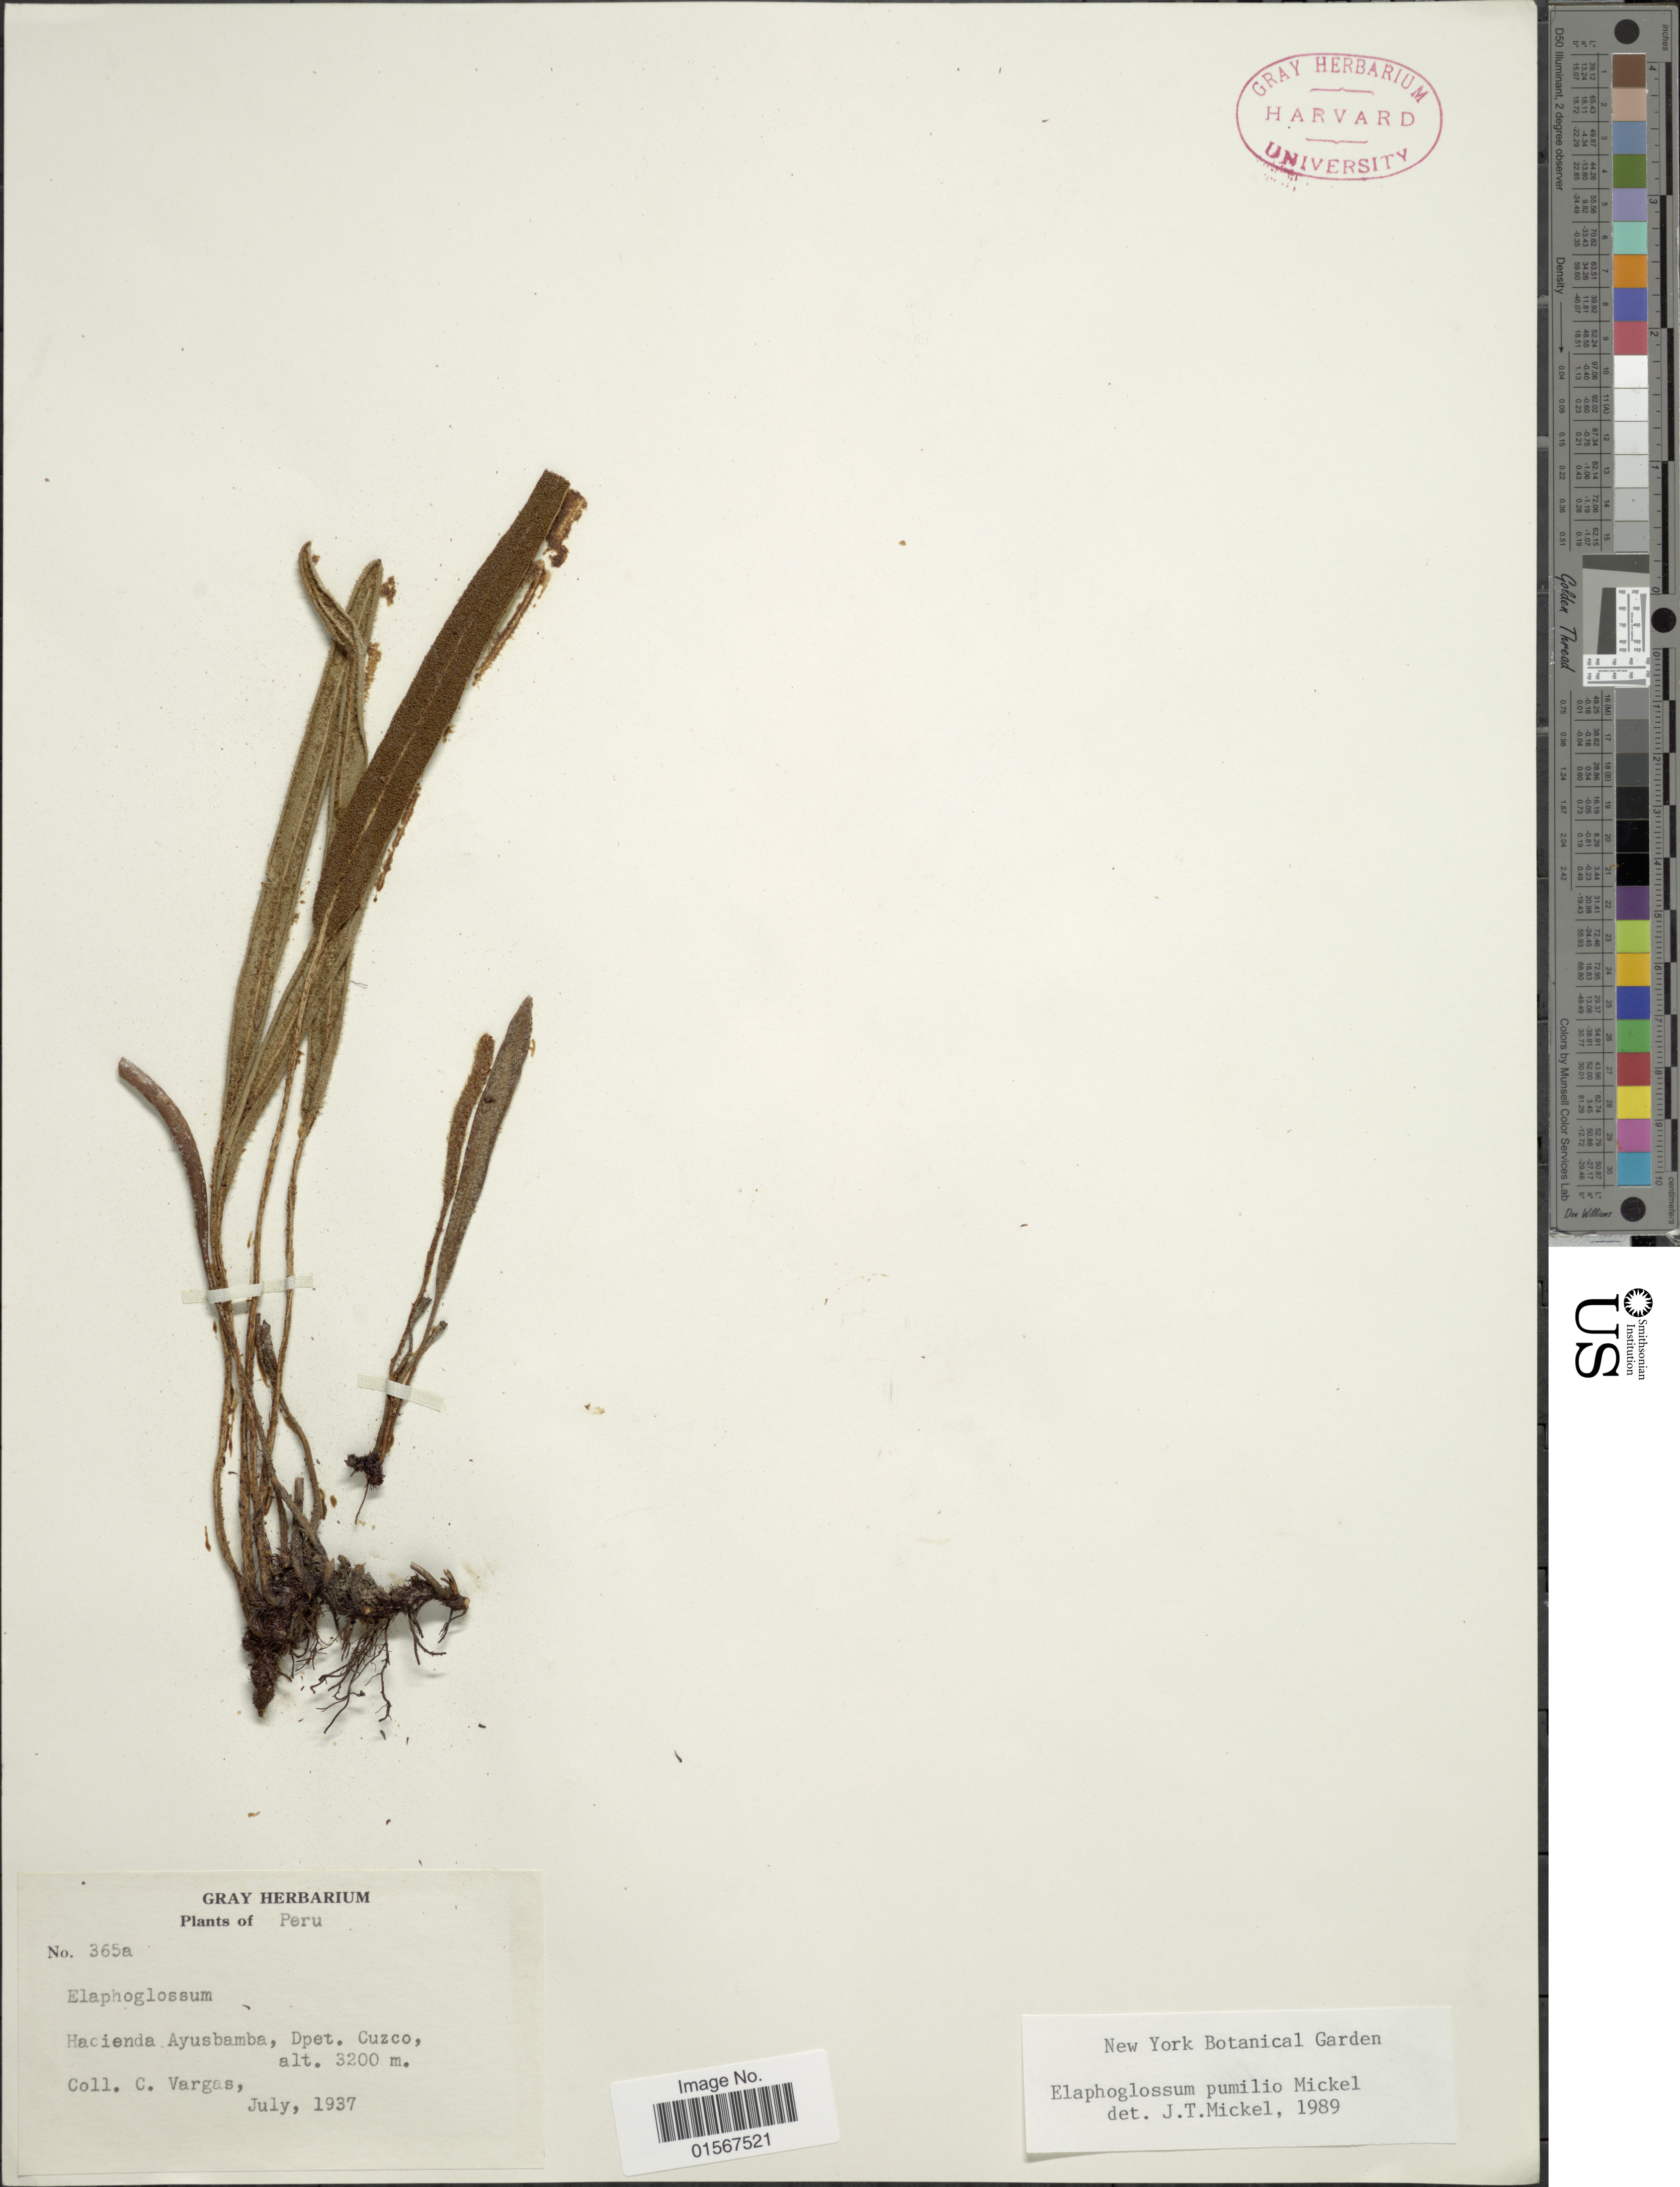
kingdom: Plantae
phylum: Tracheophyta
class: Polypodiopsida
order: Polypodiales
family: Dryopteridaceae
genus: Elaphoglossum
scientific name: Elaphoglossum pumilio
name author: Mickel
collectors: C. Vargas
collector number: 365a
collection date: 1937-07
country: Peru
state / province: Cusco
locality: Peru, Hacienda Ayusbamba, Dept. Cuzco.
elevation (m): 3200